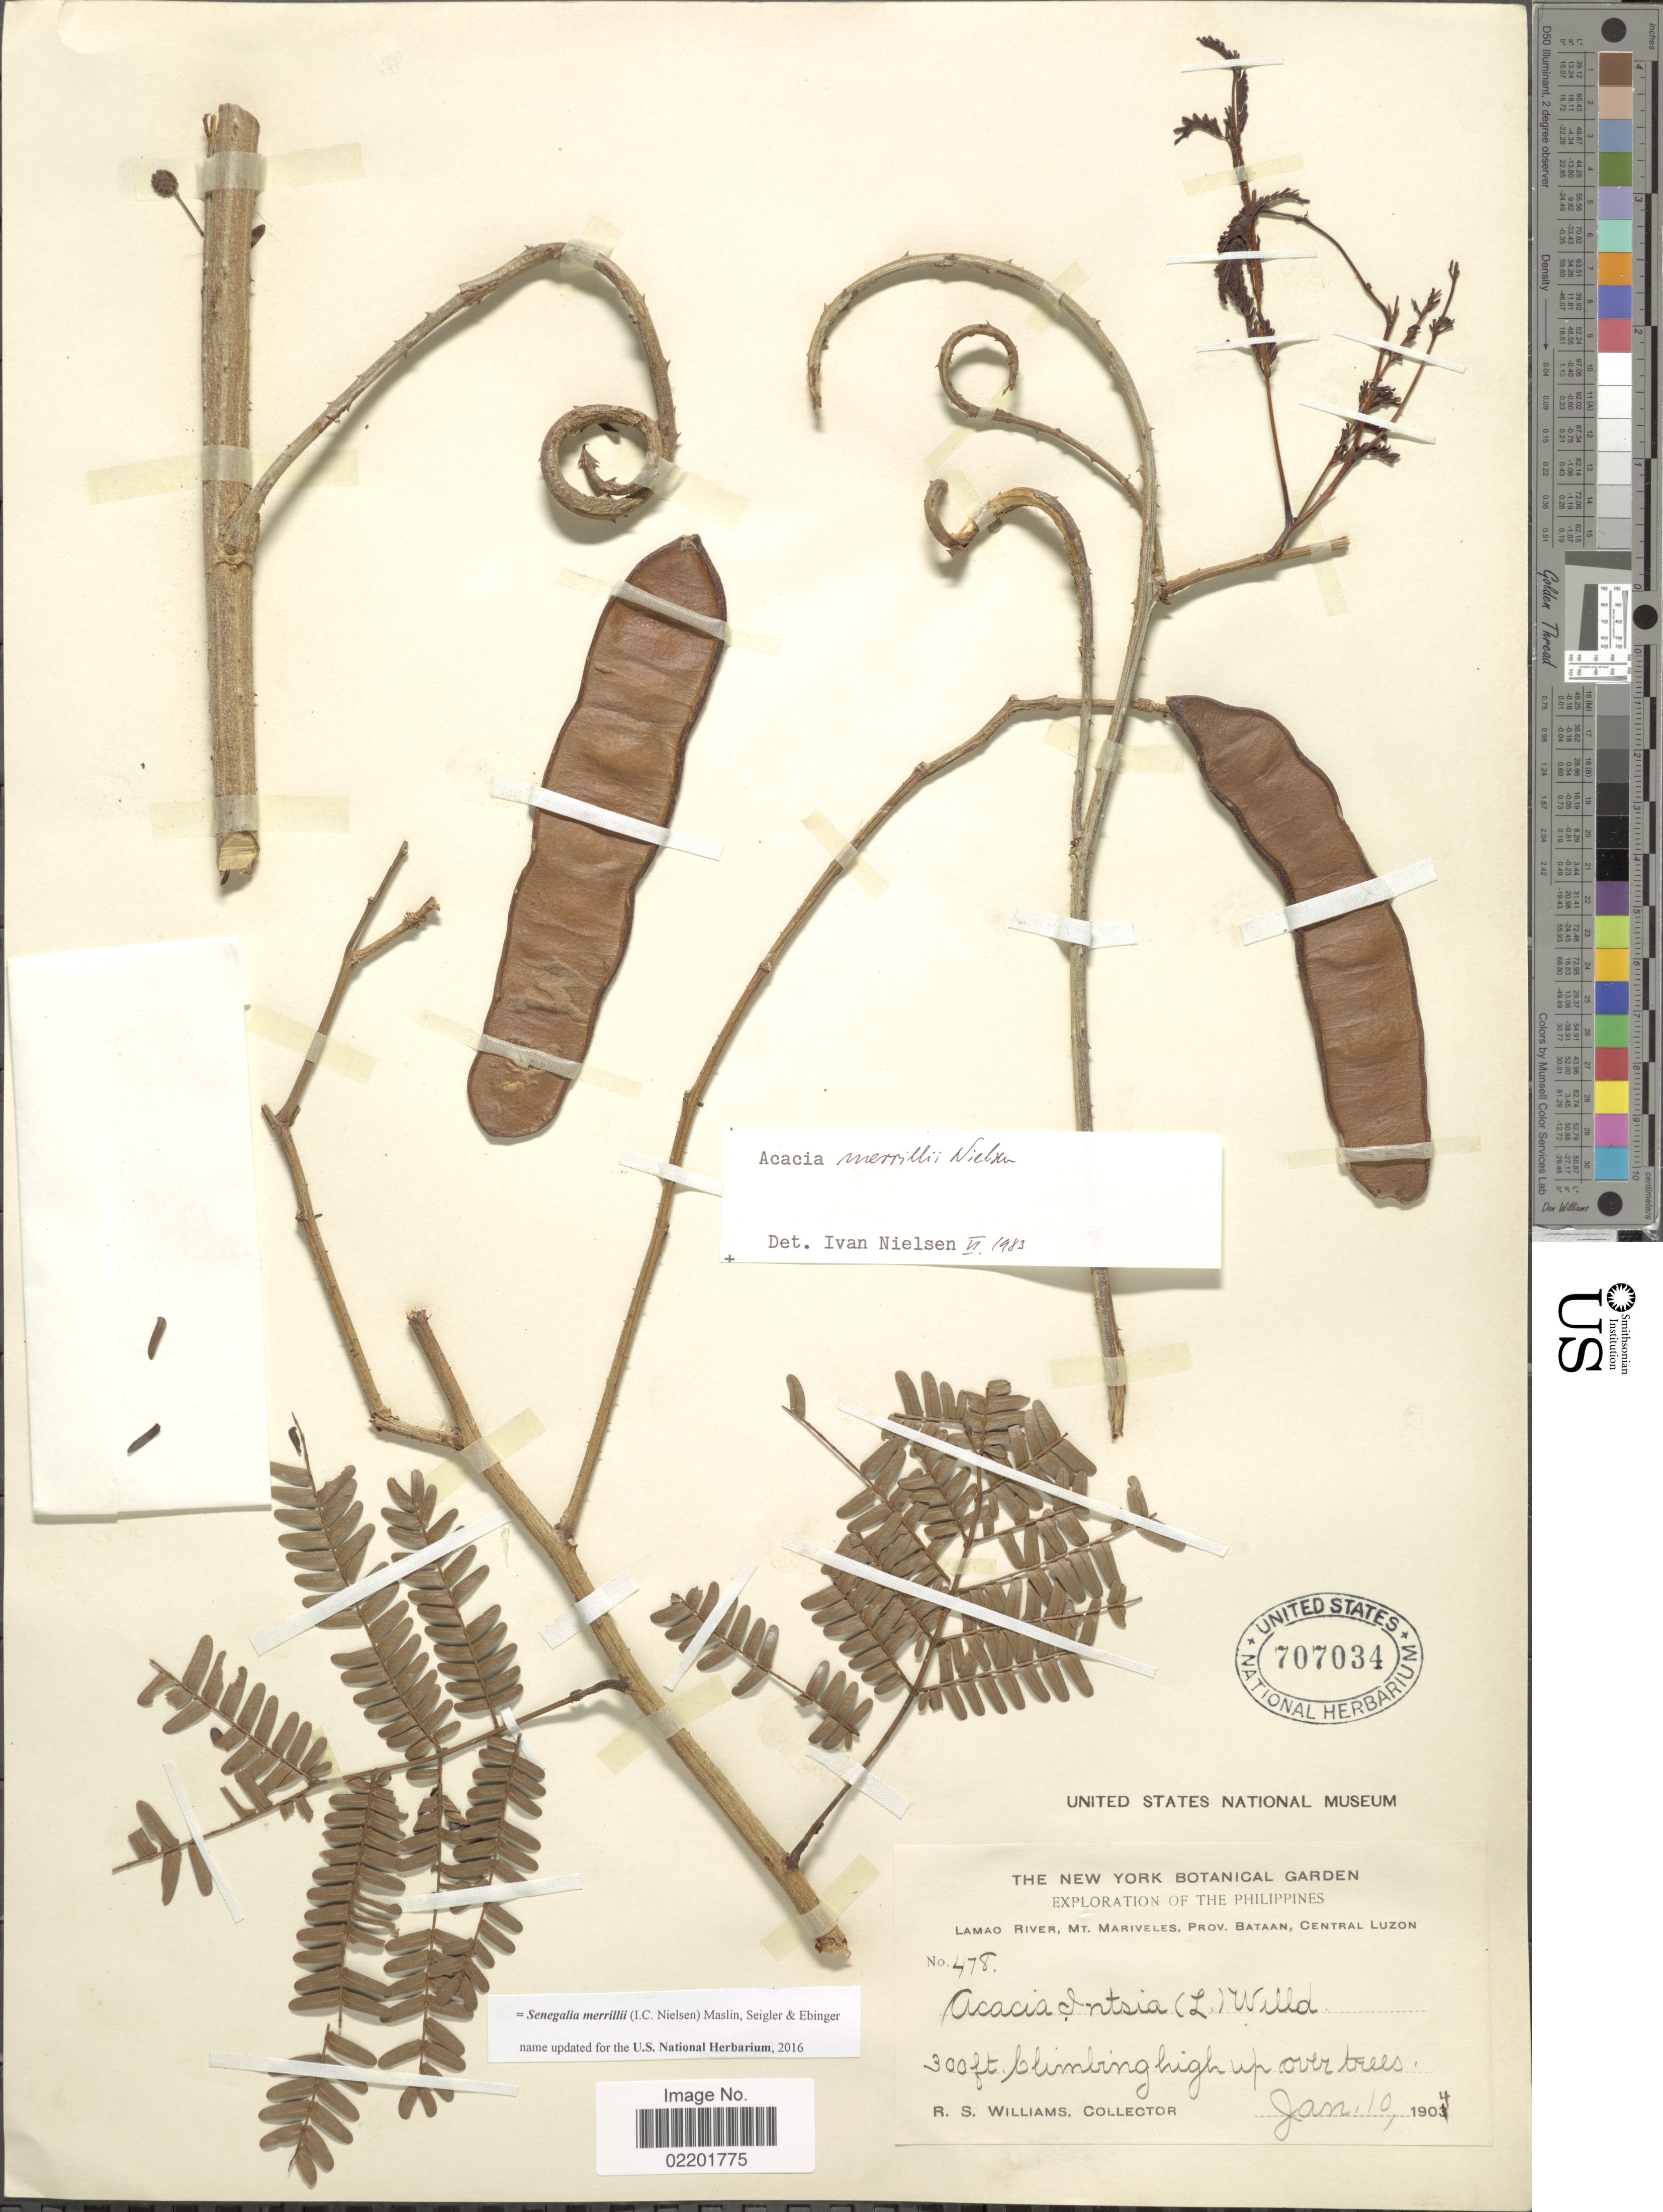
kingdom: Plantae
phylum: Tracheophyta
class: Magnoliopsida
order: Fabales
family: Fabaceae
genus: Senegalia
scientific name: Senegalia merrillii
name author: (I.C. Nielsen) Maslin et al.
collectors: R. S. Williams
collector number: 478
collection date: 1904-01-10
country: Philippines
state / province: Central Luzon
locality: Lamao River, Mt. Mariveles, Prov. Bataan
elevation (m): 91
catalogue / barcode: US 707034